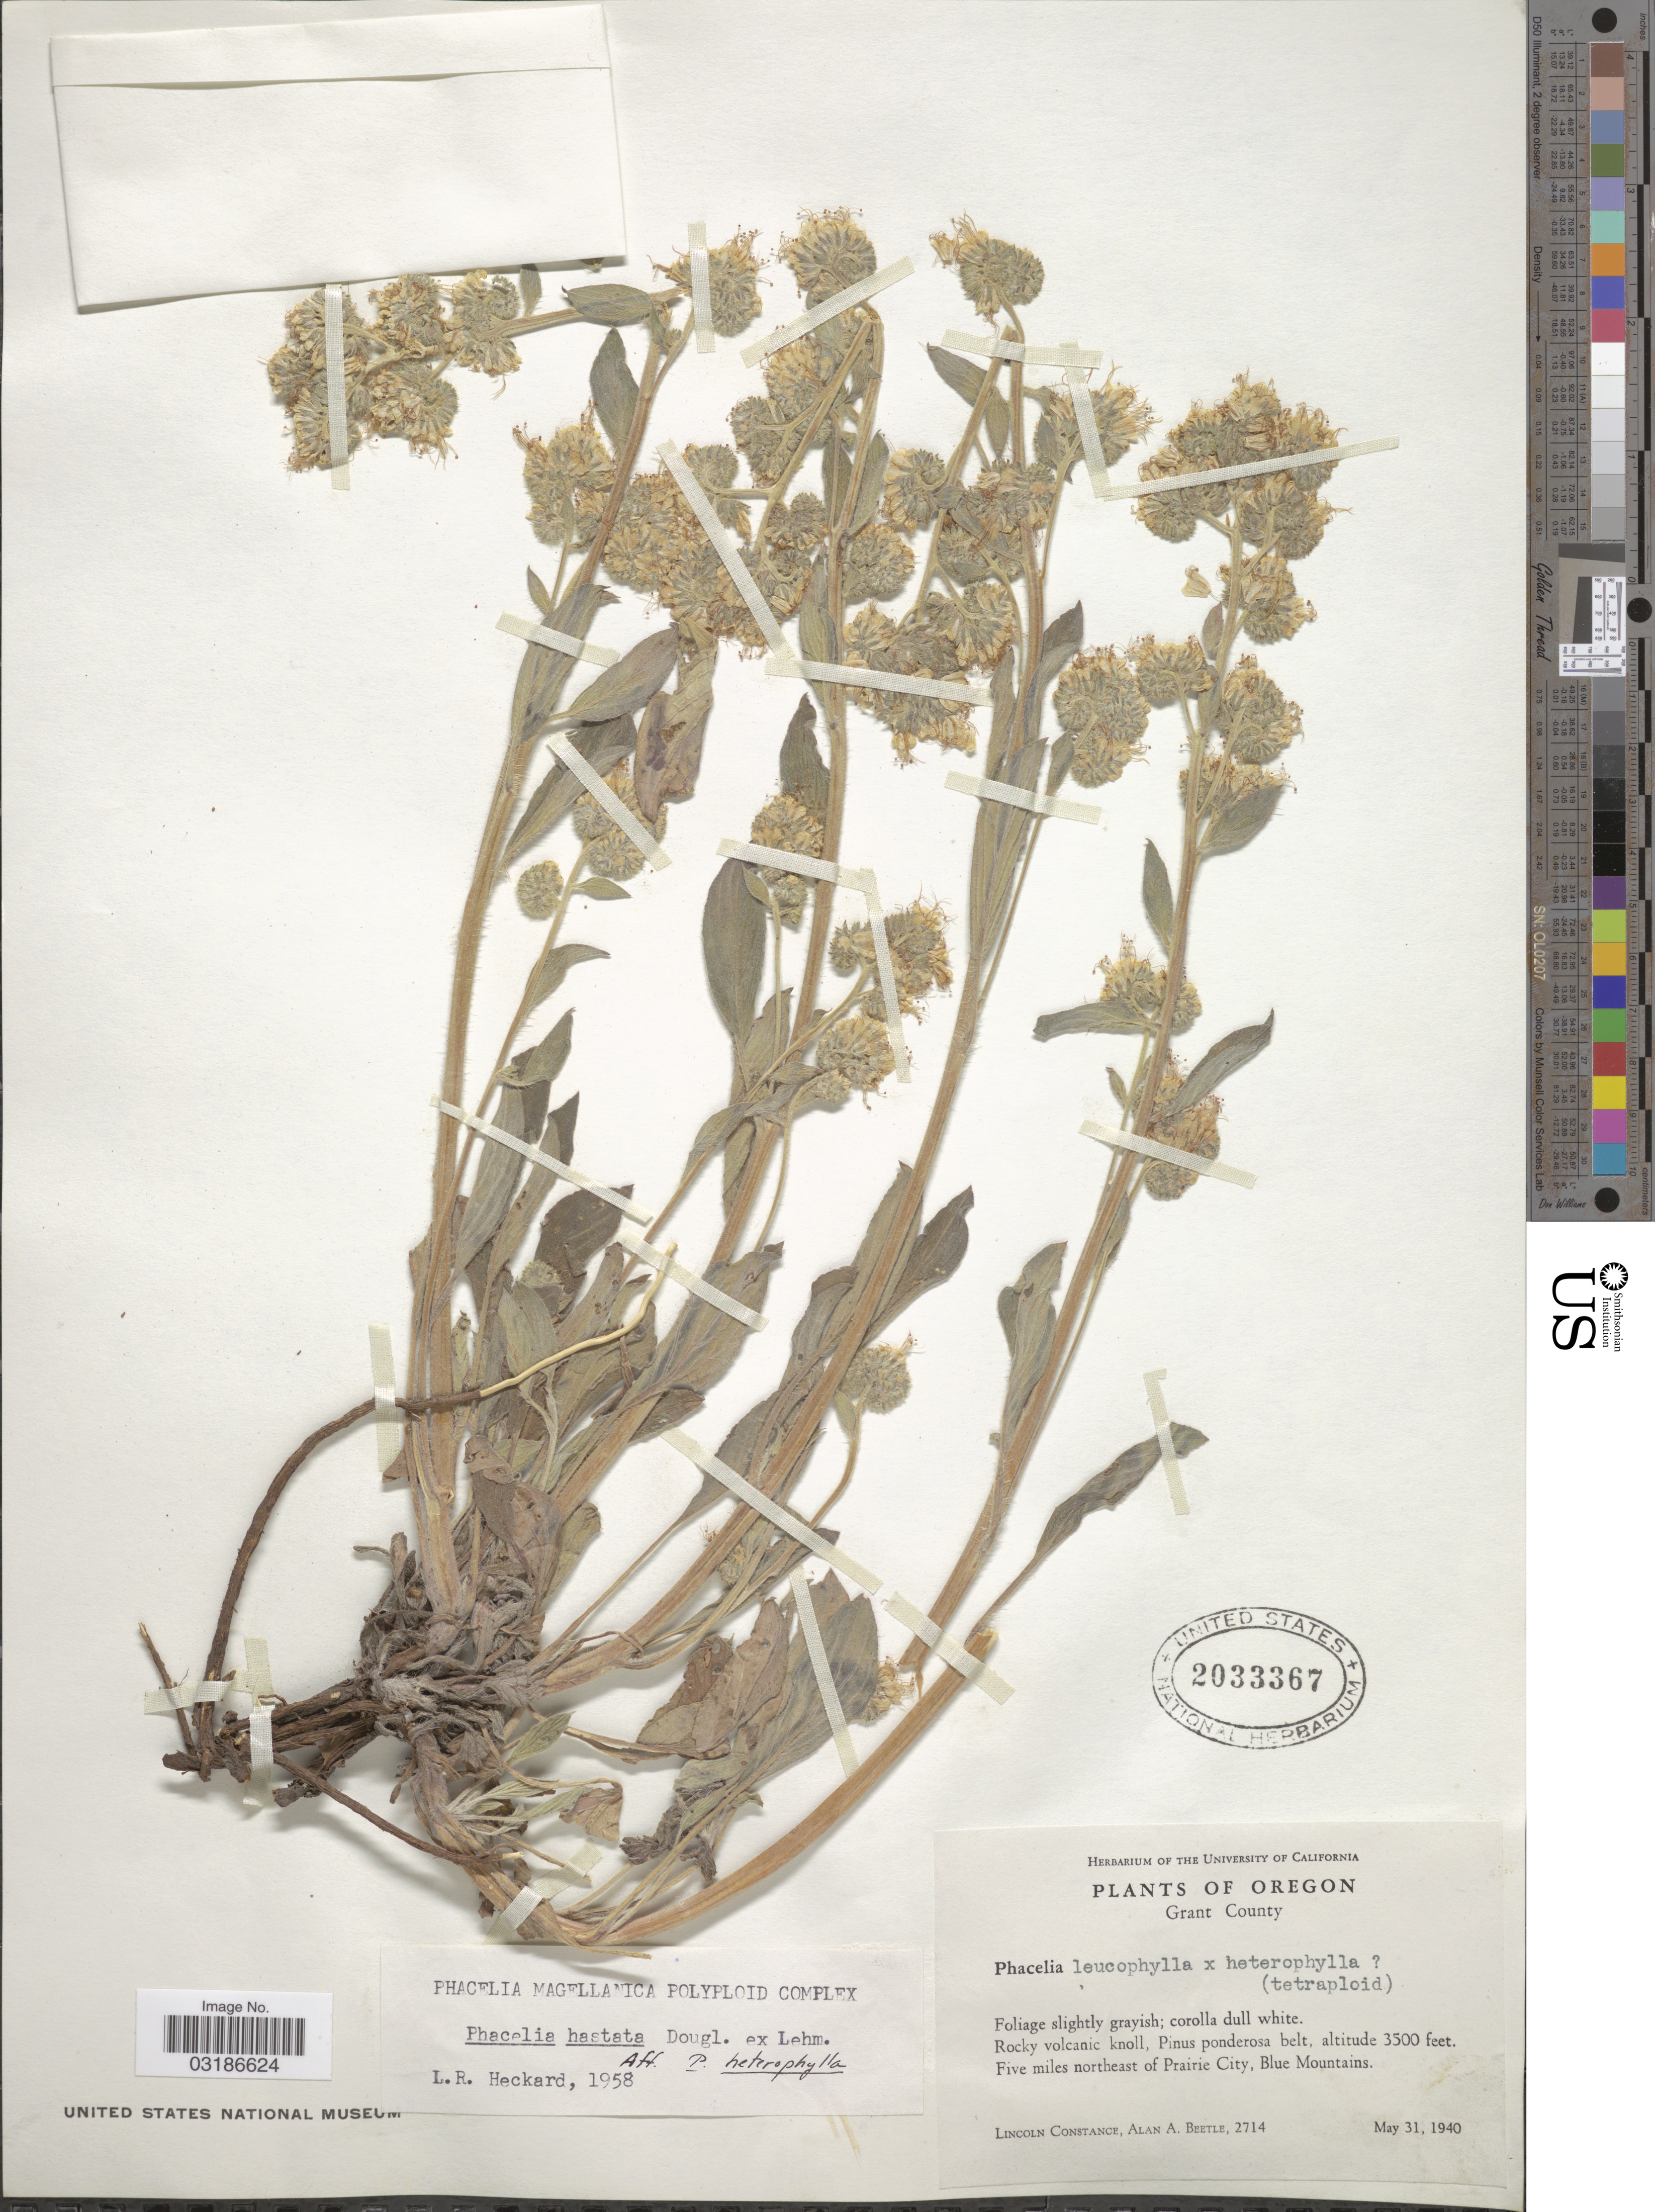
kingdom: Plantae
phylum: Tracheophyta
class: Magnoliopsida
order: Boraginales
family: Hydrophyllaceae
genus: Phacelia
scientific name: Phacelia hastata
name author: Douglas ex Lehm.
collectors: L. Constance & A. A. Beetle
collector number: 2714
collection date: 1940-05-31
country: United States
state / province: Oregon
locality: Grant County, Five miles northeast of Prairie City, Blue Mountains.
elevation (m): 1067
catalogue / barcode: US 2033367